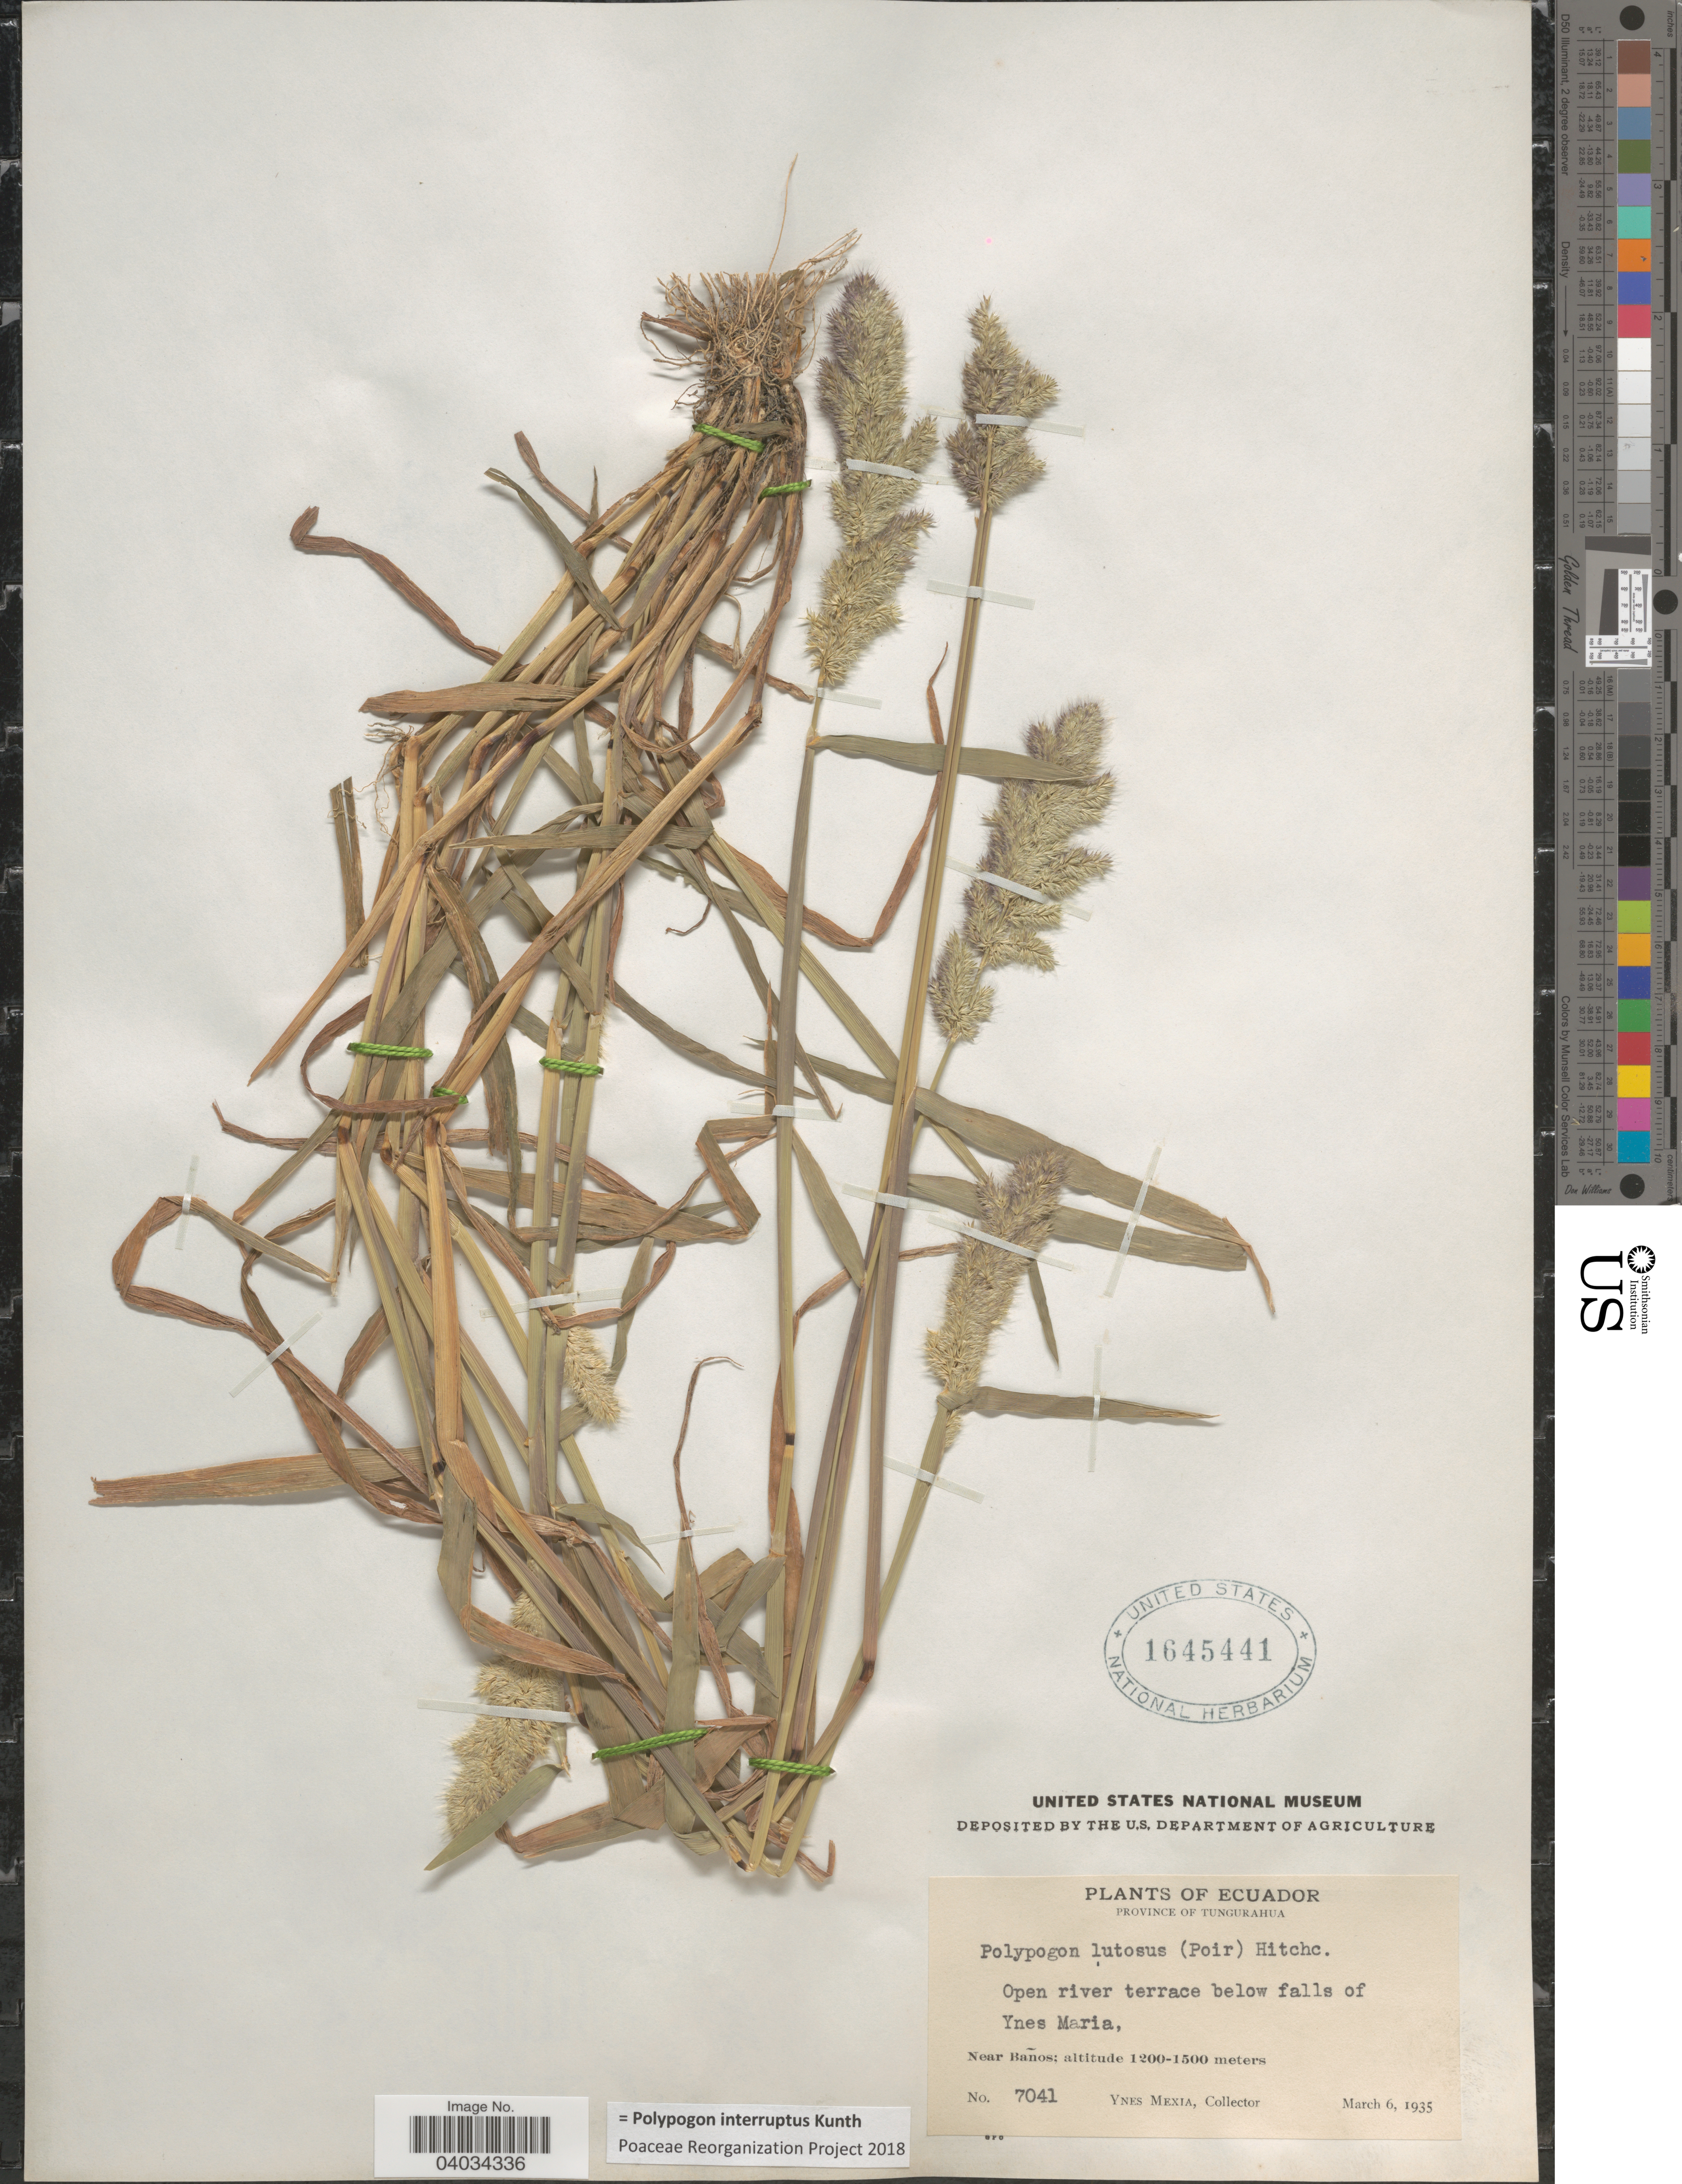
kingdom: Plantae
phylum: Tracheophyta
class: Liliopsida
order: Poales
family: Poaceae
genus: Polypogon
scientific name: Polypogon interruptus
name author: Kunth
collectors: Y. Mexia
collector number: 7041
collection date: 1935-03-06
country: Ecuador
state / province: Tungurahua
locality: Open river terrace below falls of Ynes Maria, Near Baños.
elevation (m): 1200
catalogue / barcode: US 1645441